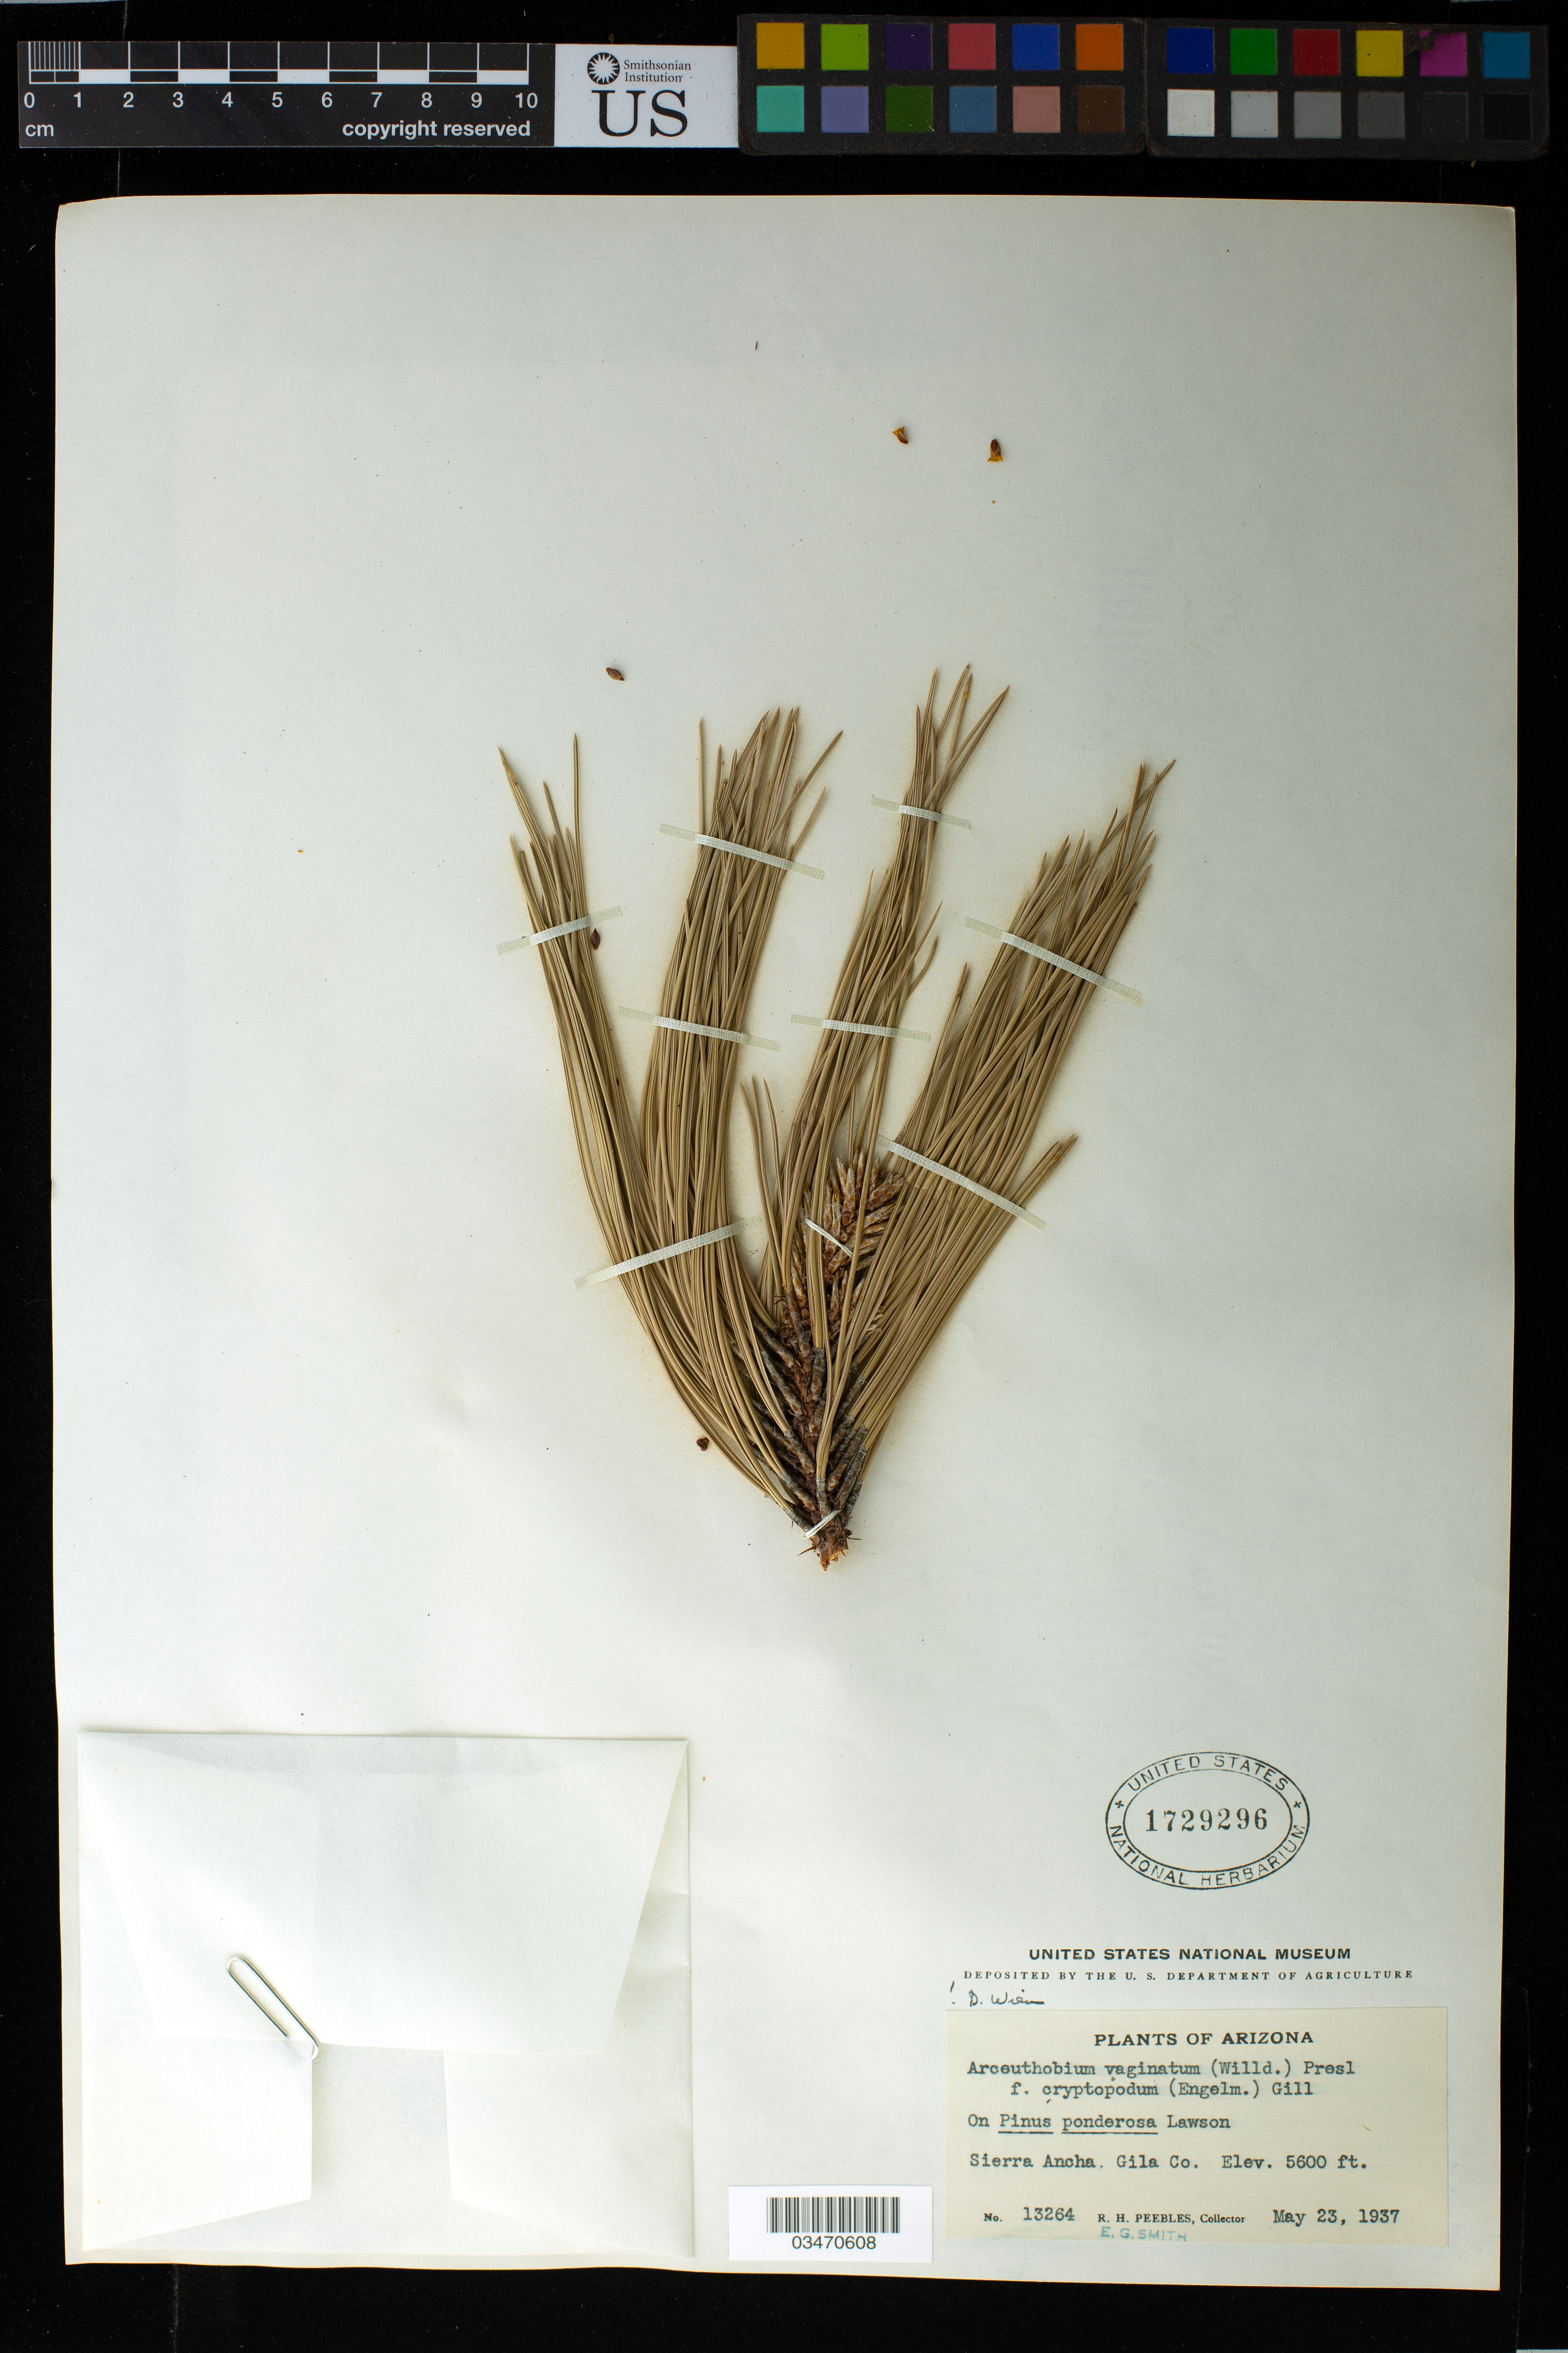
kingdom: Plantae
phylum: Tracheophyta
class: Magnoliopsida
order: Santalales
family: Viscaceae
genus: Arceuthobium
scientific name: Arceuthobium vaginatum f. cryptopodum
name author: (Engelm.) L.S. Gill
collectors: R. H. Peebles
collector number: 13264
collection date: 1937-05-23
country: United States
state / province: Arizona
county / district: Gila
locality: Sierra Ancha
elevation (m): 1707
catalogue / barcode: US 1729296